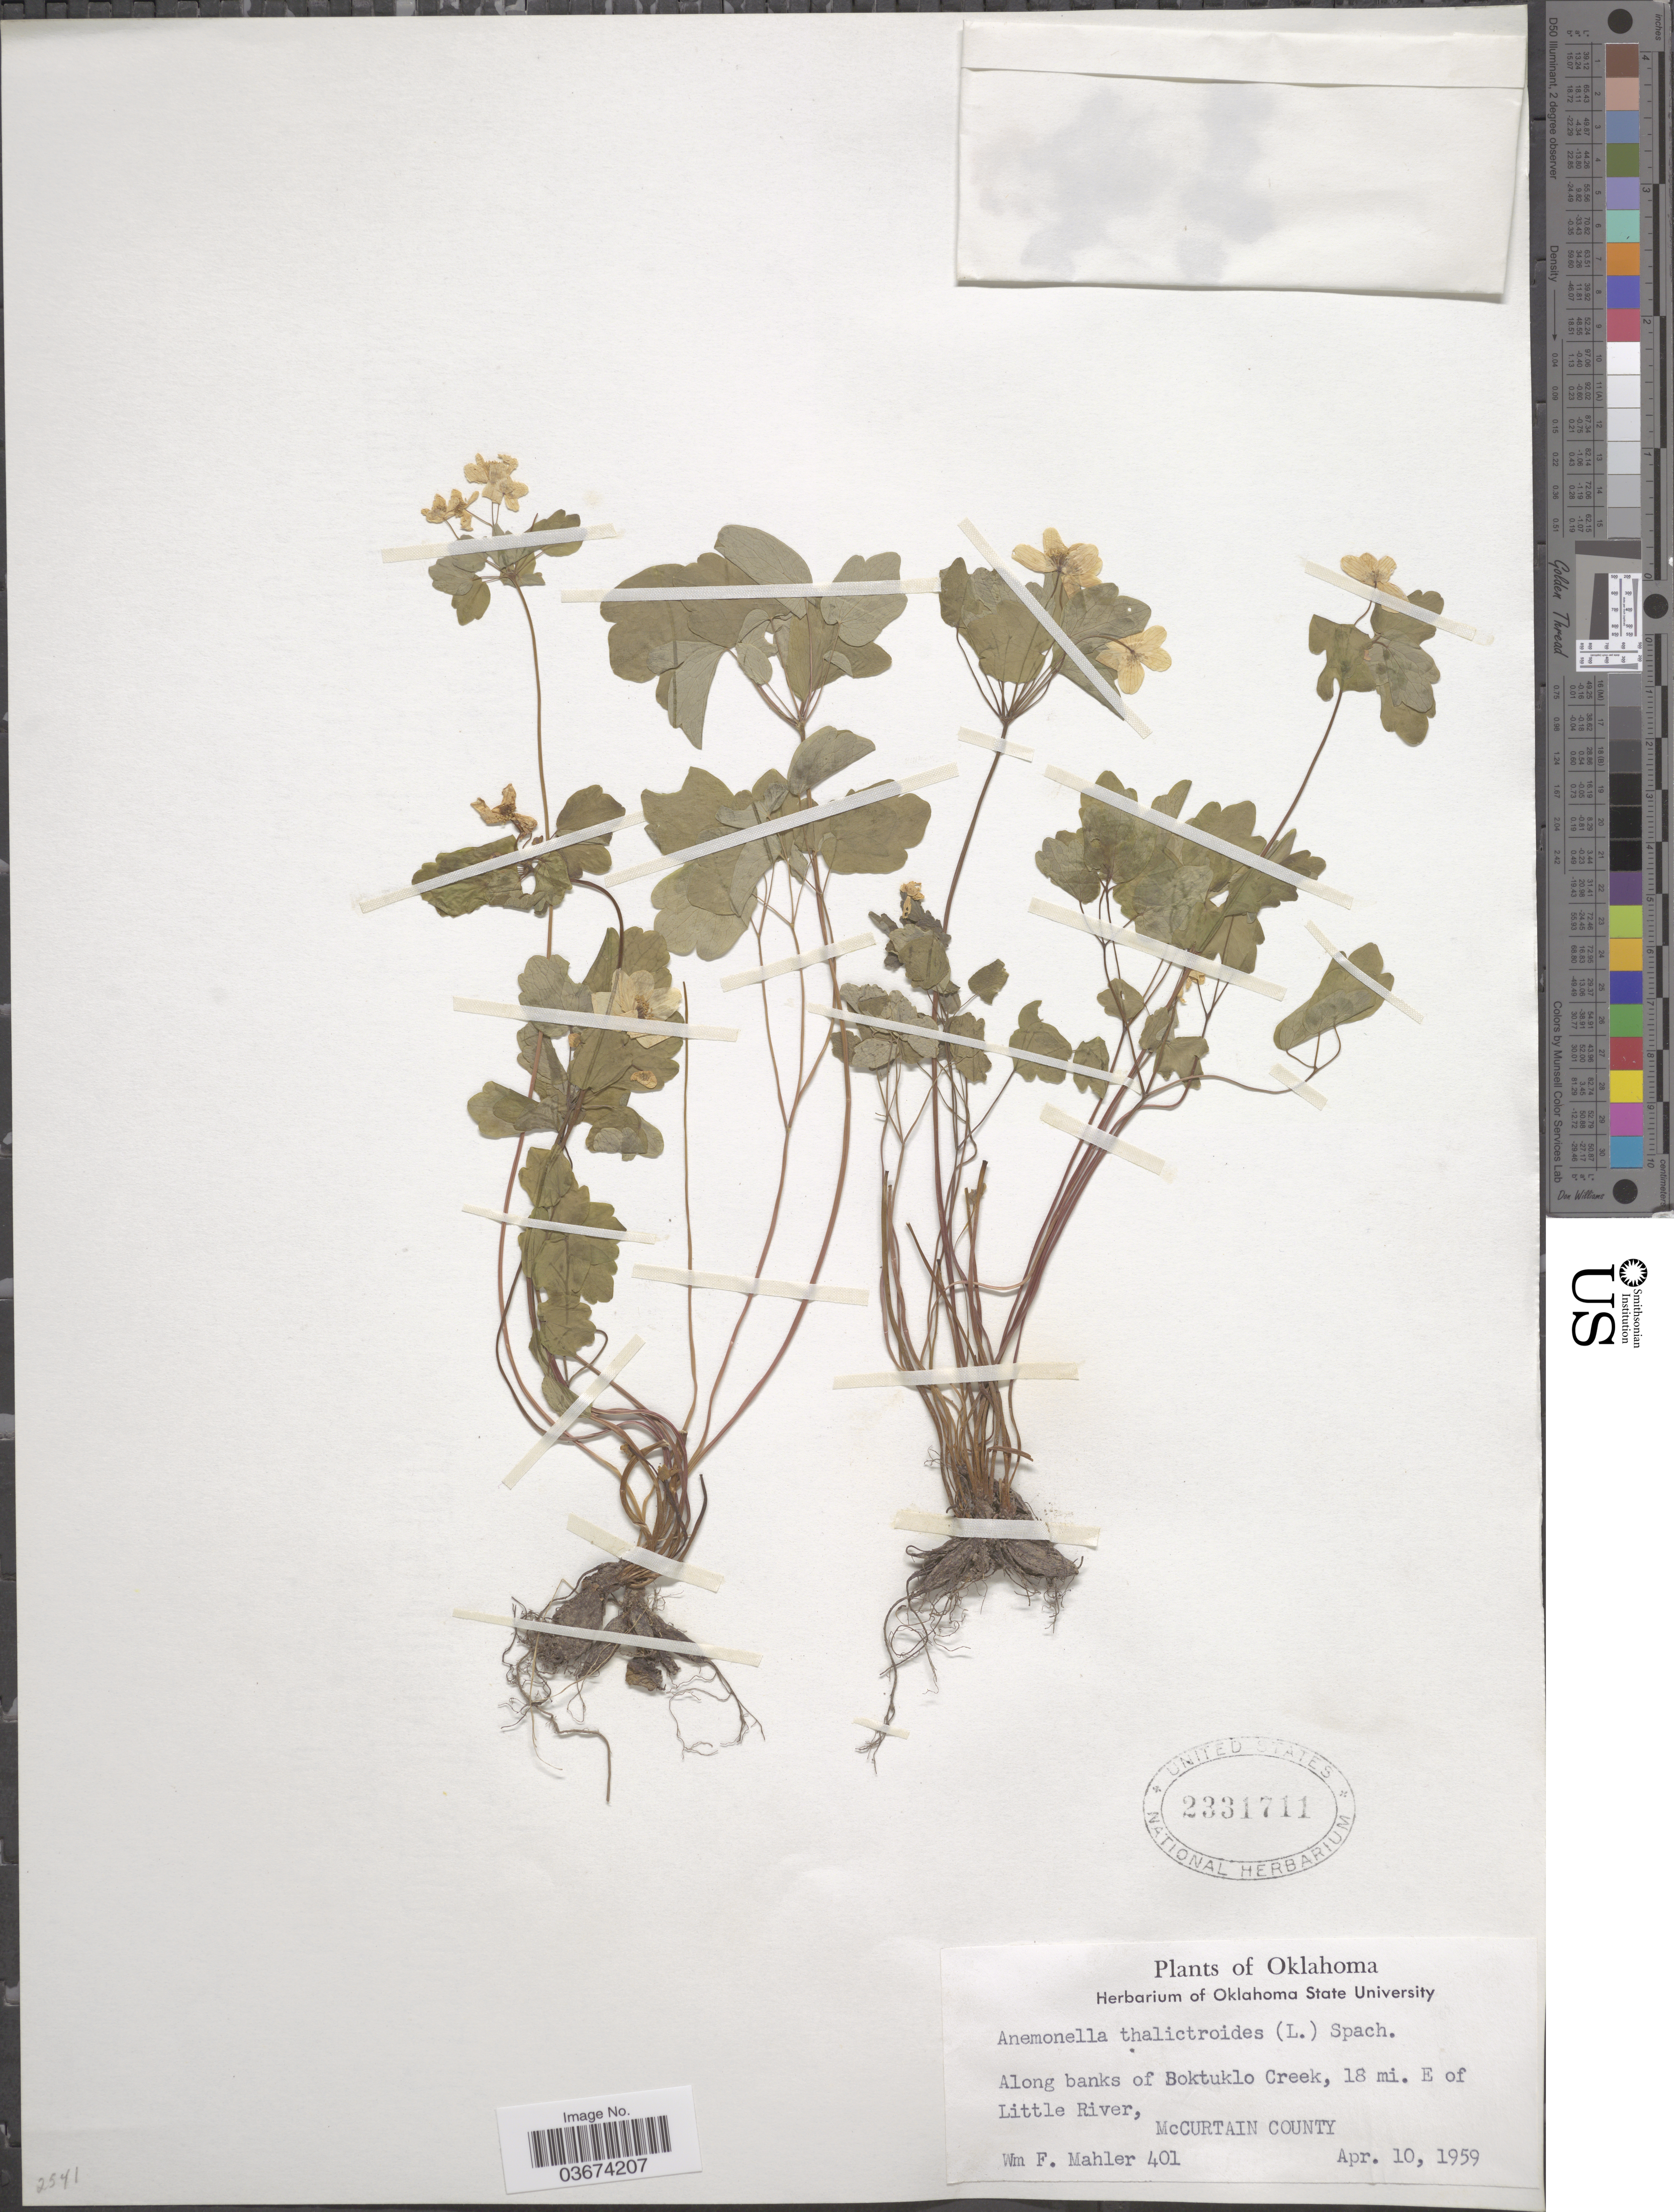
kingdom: Plantae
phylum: Tracheophyta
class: Magnoliopsida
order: Ranunculales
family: Ranunculaceae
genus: Thalictrum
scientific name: Thalictrum thalictroides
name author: (L.) A.J. Eames & B. Boivin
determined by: Strong, M. T., (US), Smithsonian Institution - National Museum of Natural History (UNITED STATES)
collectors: W. F. Mahler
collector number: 401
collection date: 1959-04-10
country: United States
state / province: Oklahoma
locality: Along banks of Boktuklo Creek, 18 mi. E of Little River, McCurtain County.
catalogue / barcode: US 2331711